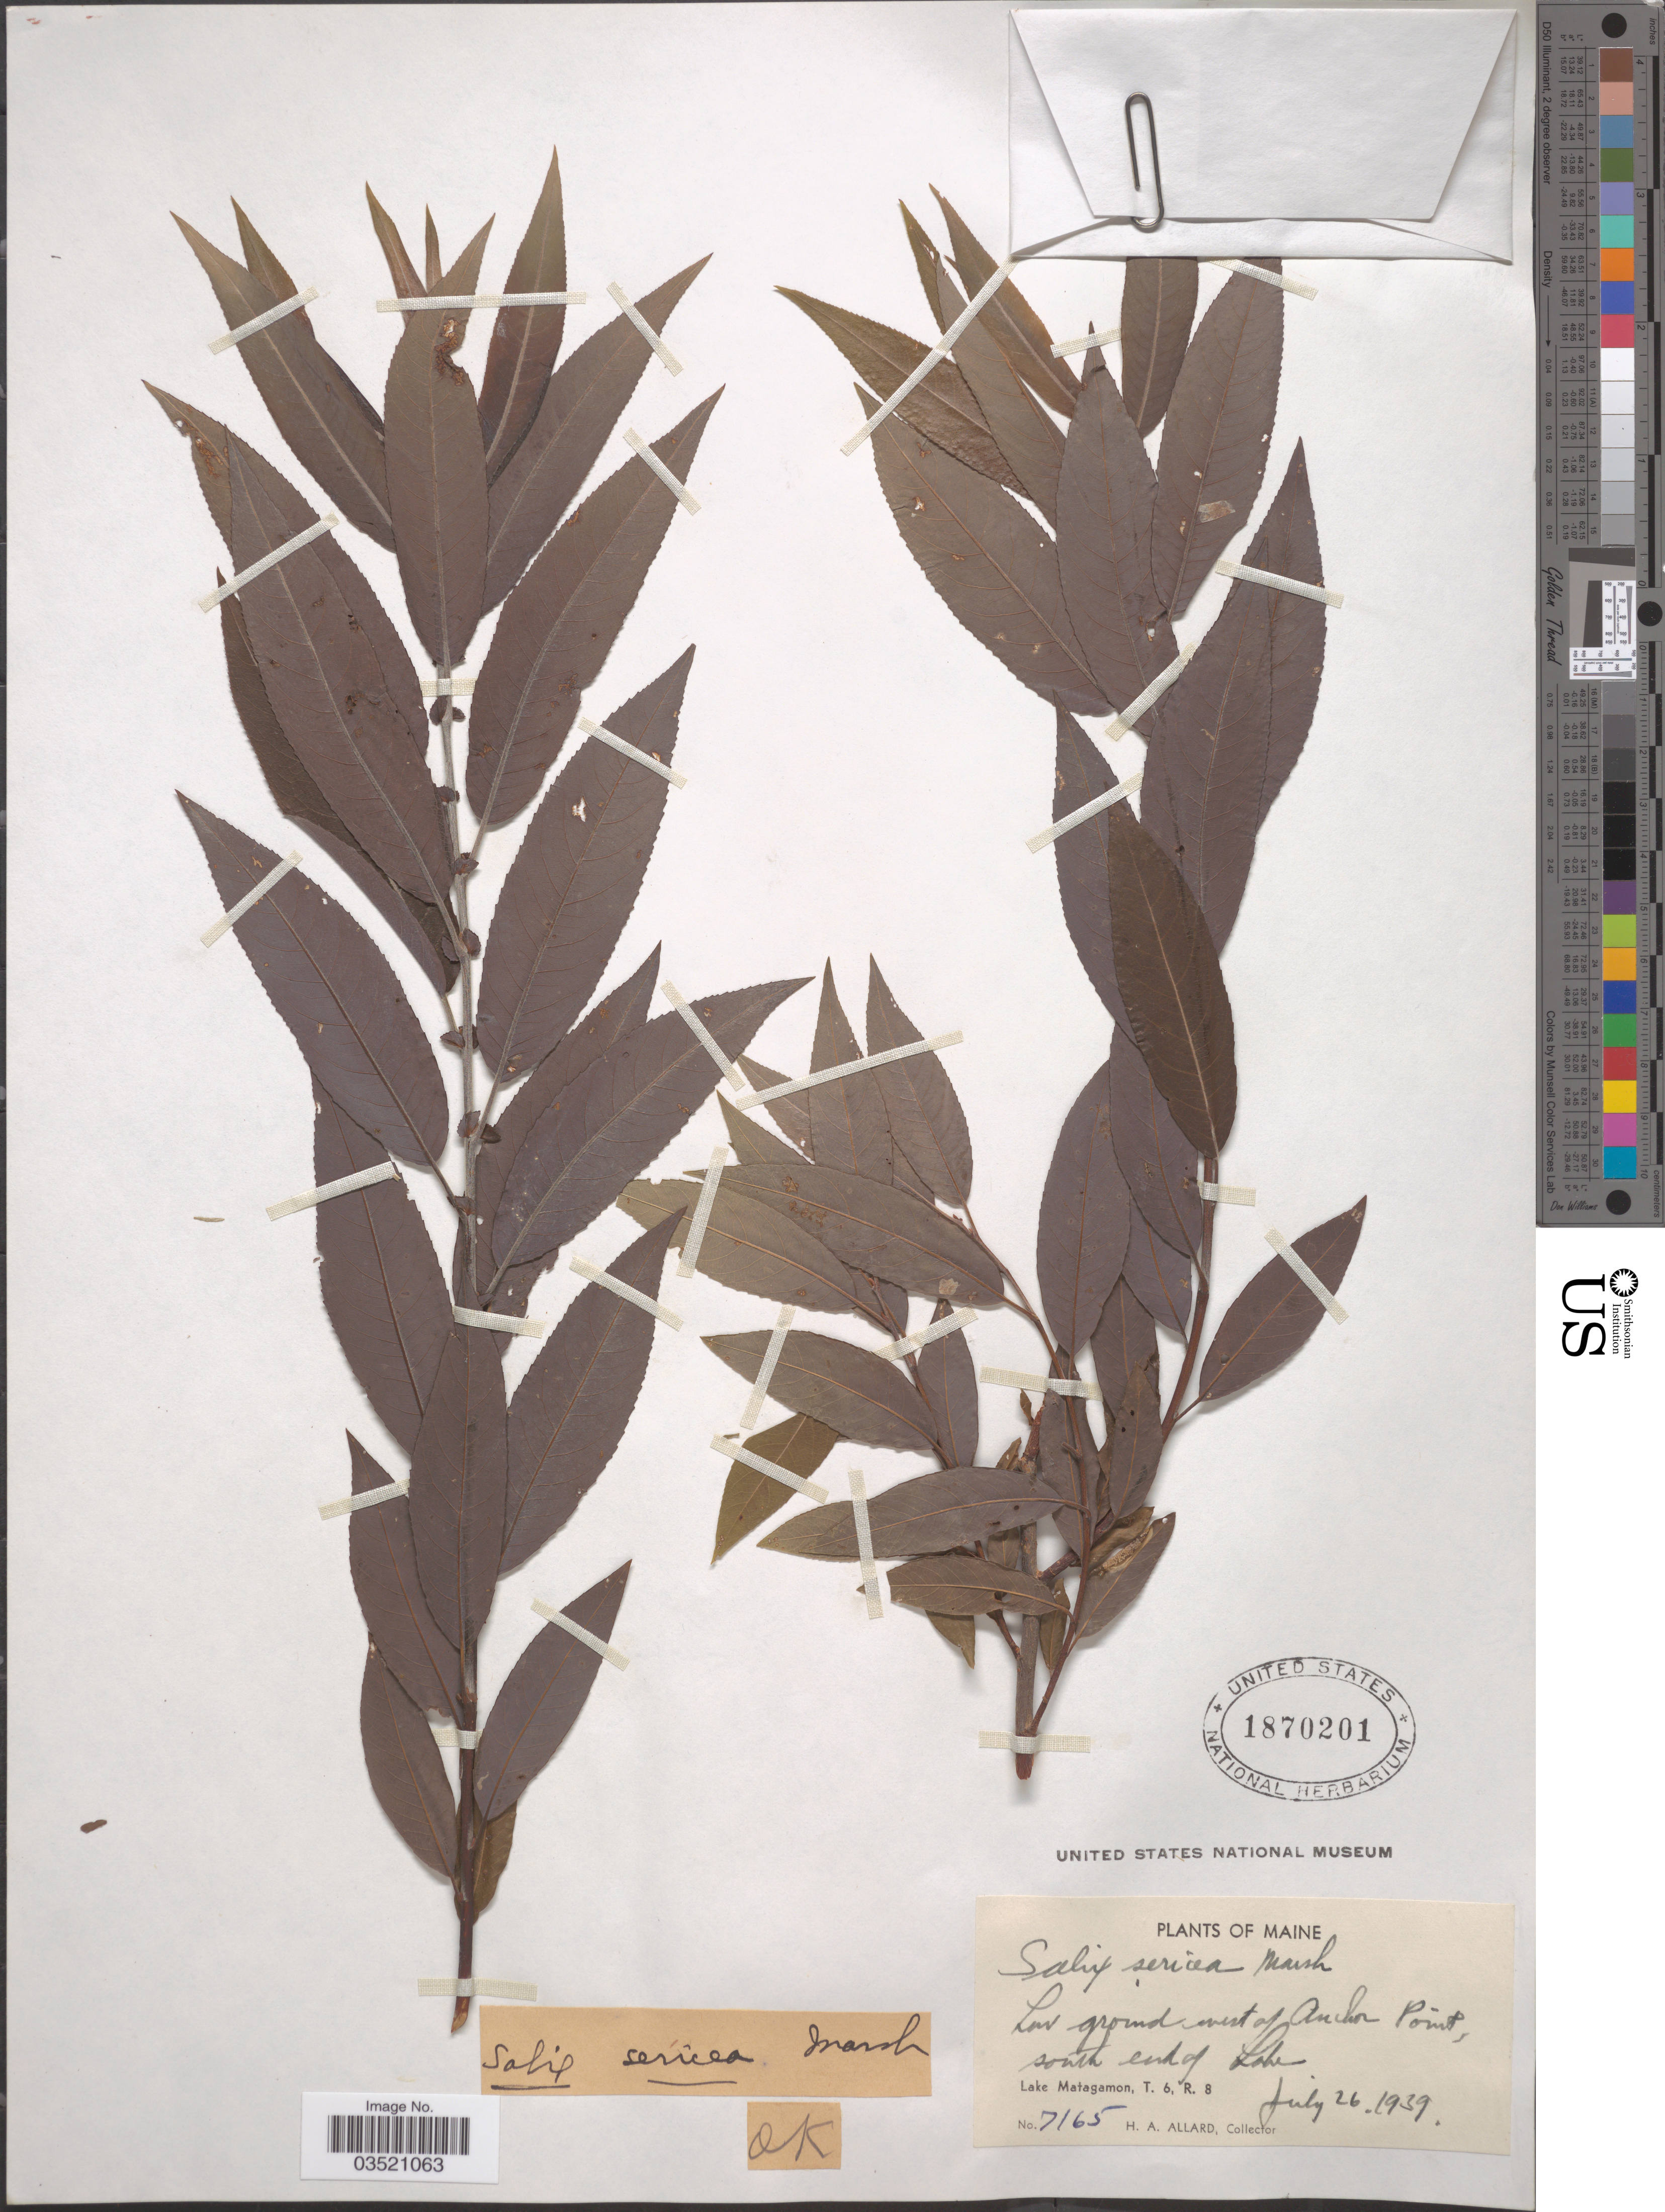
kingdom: Plantae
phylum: Tracheophyta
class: Magnoliopsida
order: Malpighiales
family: Salicaceae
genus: Salix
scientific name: Salix sericea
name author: Marshall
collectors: H. A. Allard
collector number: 7165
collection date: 1939-07-26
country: United States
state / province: Maine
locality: Low ground west of Anchor Point, south end of Lake. Lake Matagamon, T. 6, R. 8.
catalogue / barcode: US 1870201